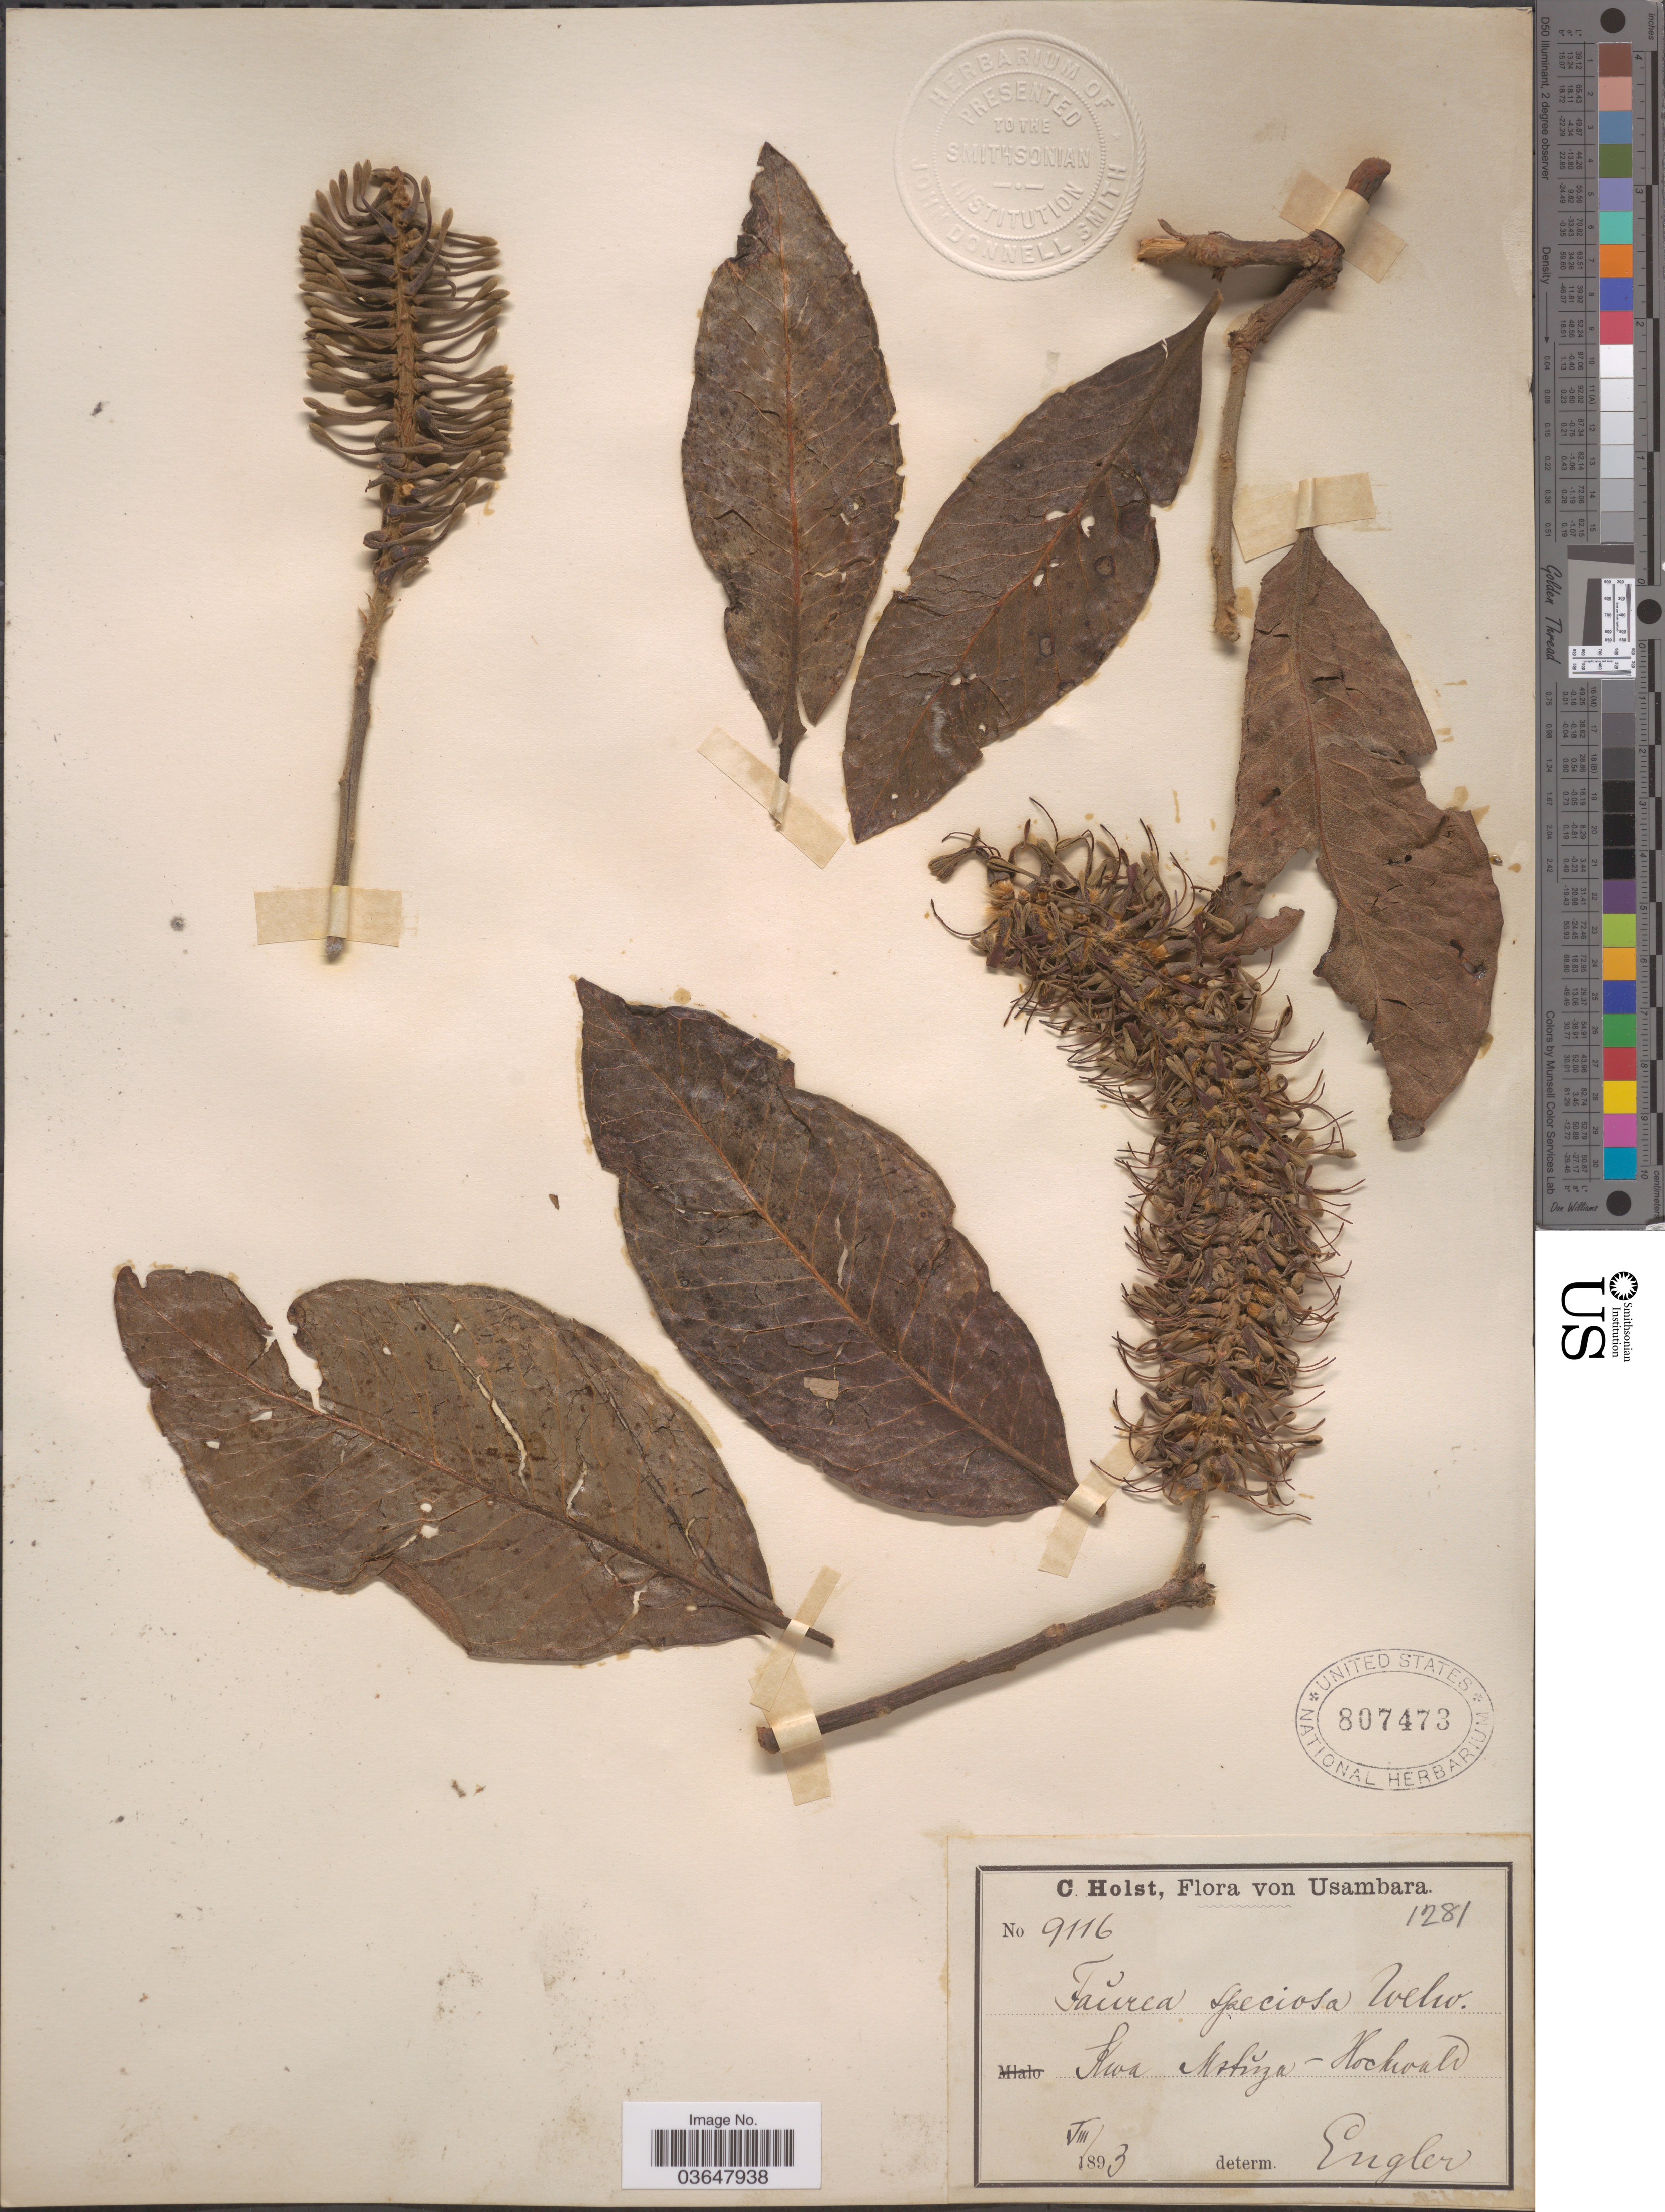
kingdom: Plantae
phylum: Tracheophyta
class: Magnoliopsida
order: Proteales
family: Proteaceae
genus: Faurea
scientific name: Faurea speciosa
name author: Welw.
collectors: C. H. Holst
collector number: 9116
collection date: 1893-08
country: Tanzania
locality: Usambara. Kwa Mstuza - Hochwald.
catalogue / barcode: US 807473